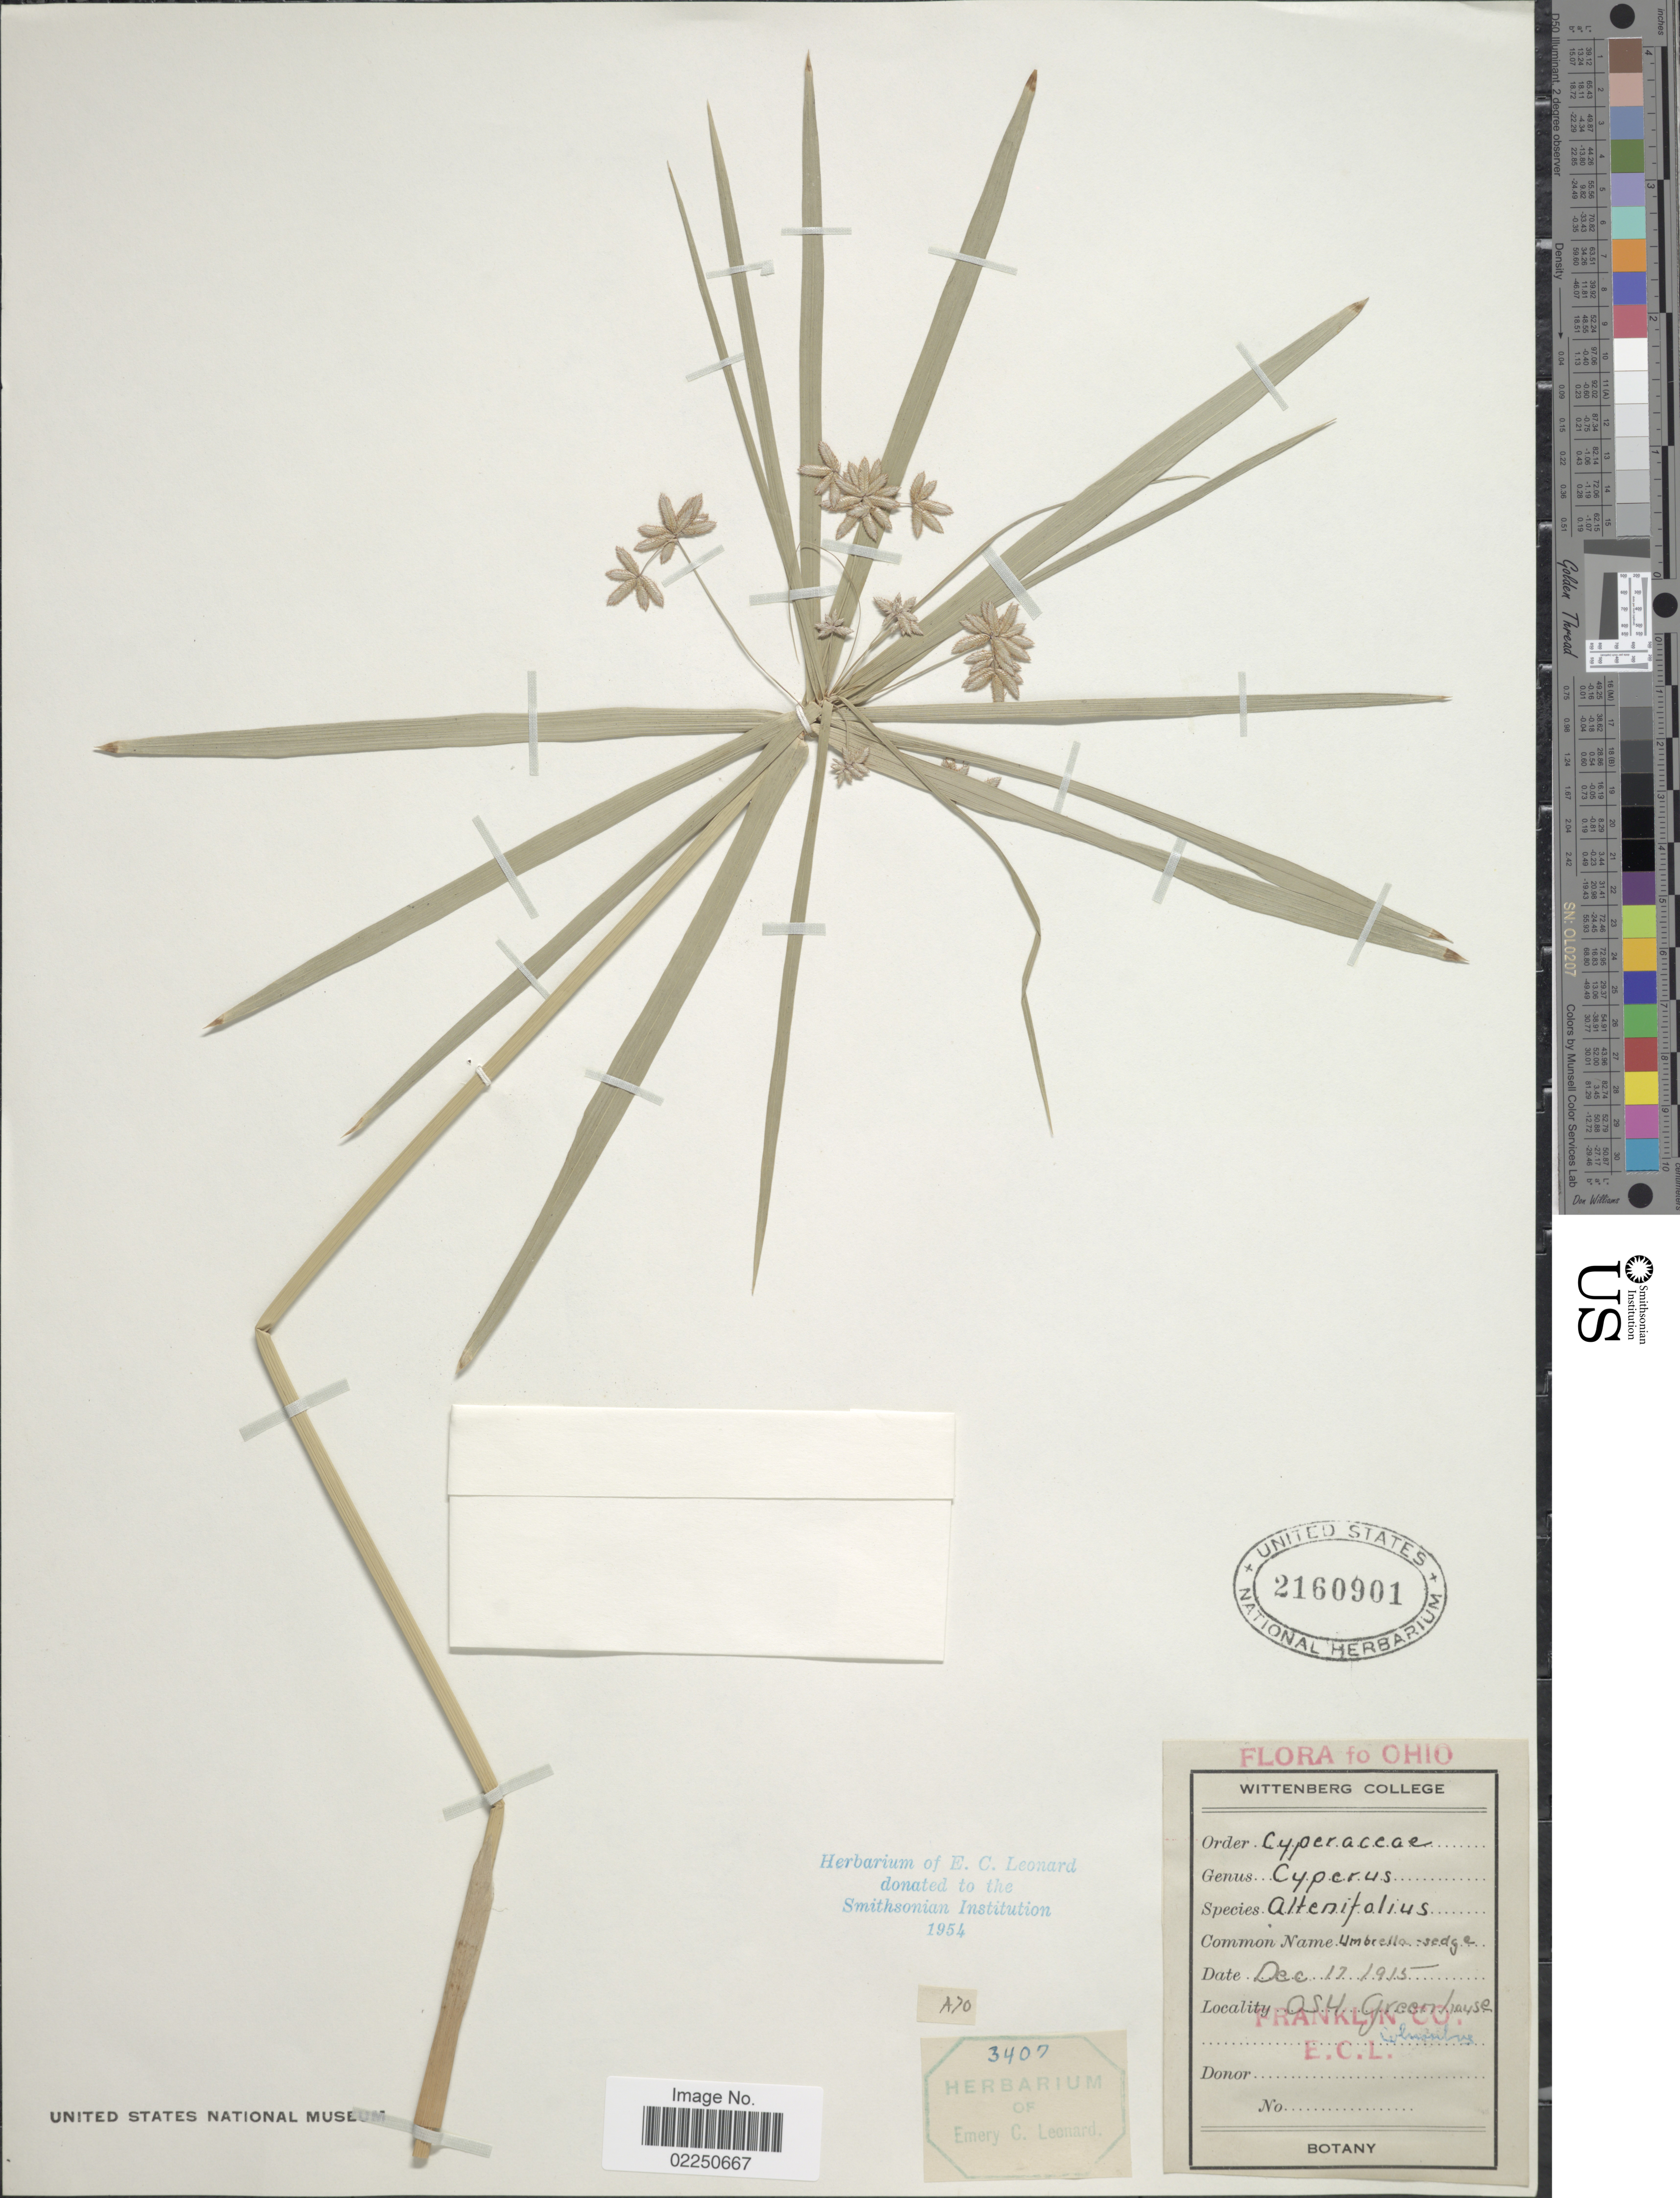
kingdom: Plantae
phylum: Tracheophyta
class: Liliopsida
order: Poales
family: Cyperaceae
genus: Cyperus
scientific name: Cyperus involucratus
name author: Rottb.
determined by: Strong, Mark T., (BOT), Smithsonian Institution - National Museum of Natural History (UNITED STATES)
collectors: E. C. Leonard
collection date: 1915-12-17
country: United States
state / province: Ohio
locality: OSU Greenhouse. Franklin Co,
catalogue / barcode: US 2160901